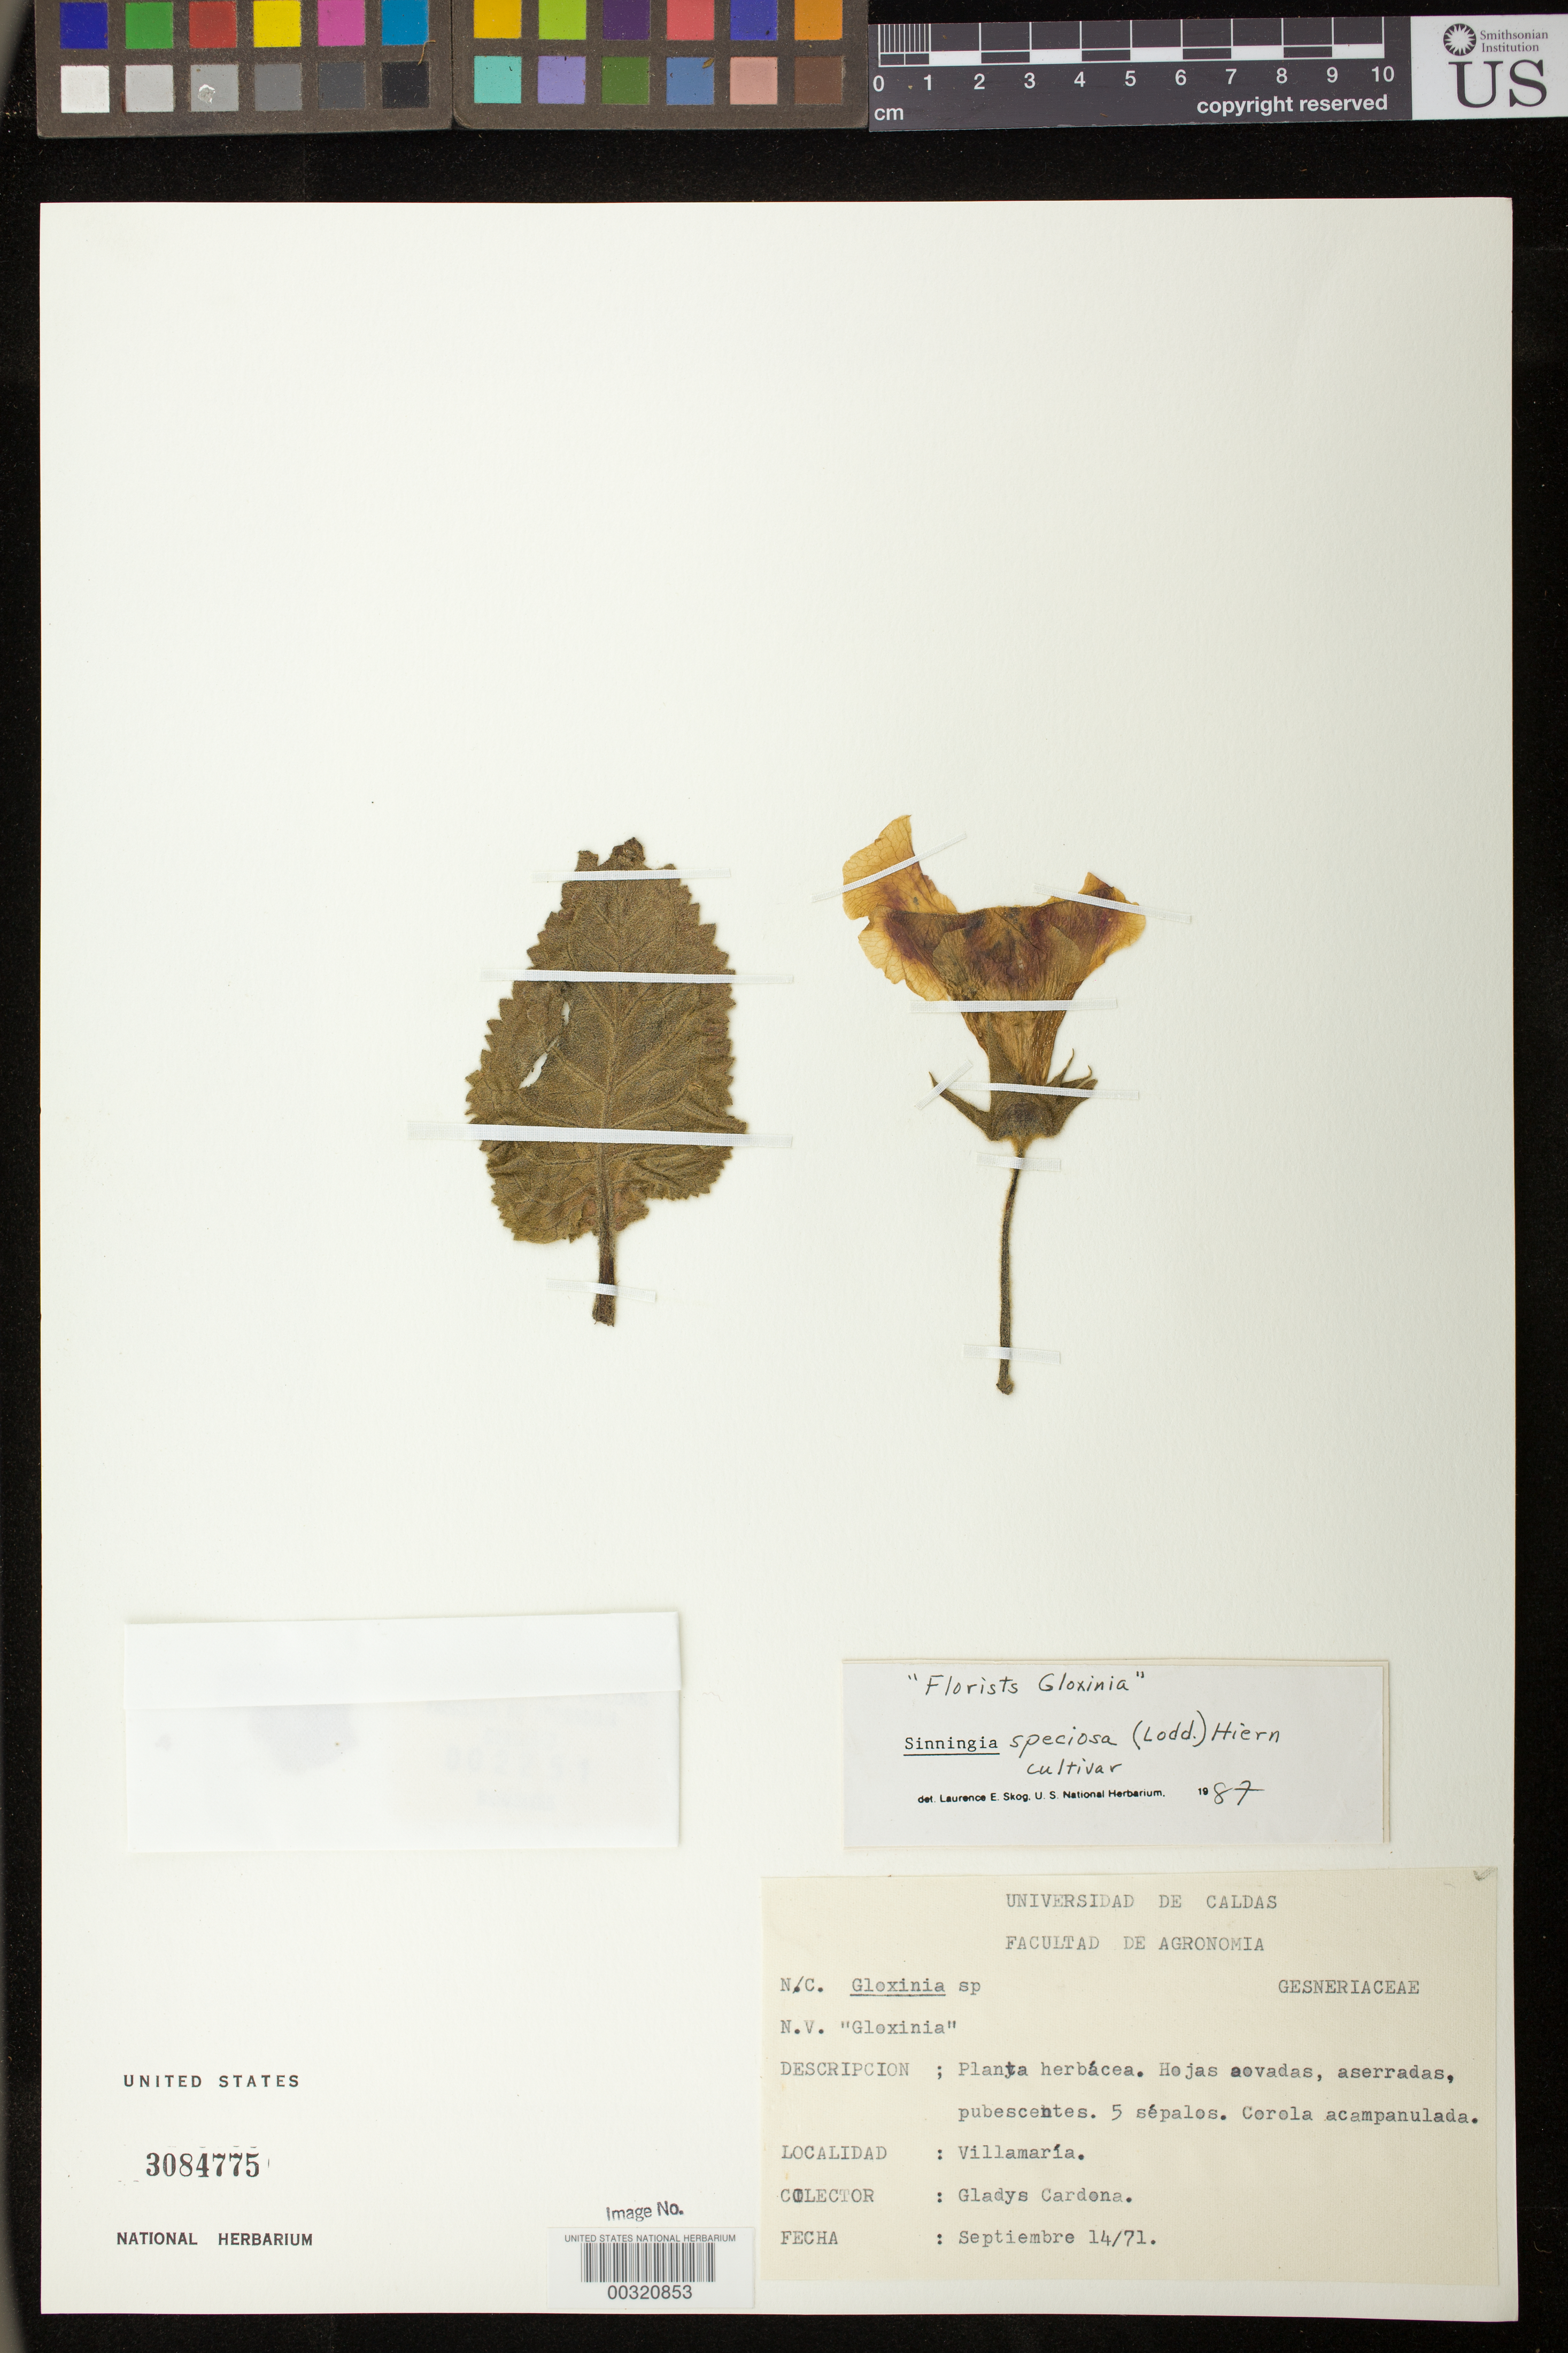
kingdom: Plantae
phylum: Tracheophyta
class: Magnoliopsida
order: Lamiales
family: Gesneriaceae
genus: Sinningia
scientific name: Sinningia speciosa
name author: (Lodd.) Hiern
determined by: Skog, Laurence E.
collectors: G. Cardona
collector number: Herb. 002251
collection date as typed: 14 Sep 1971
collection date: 1971-09-14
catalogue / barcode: US 3084775